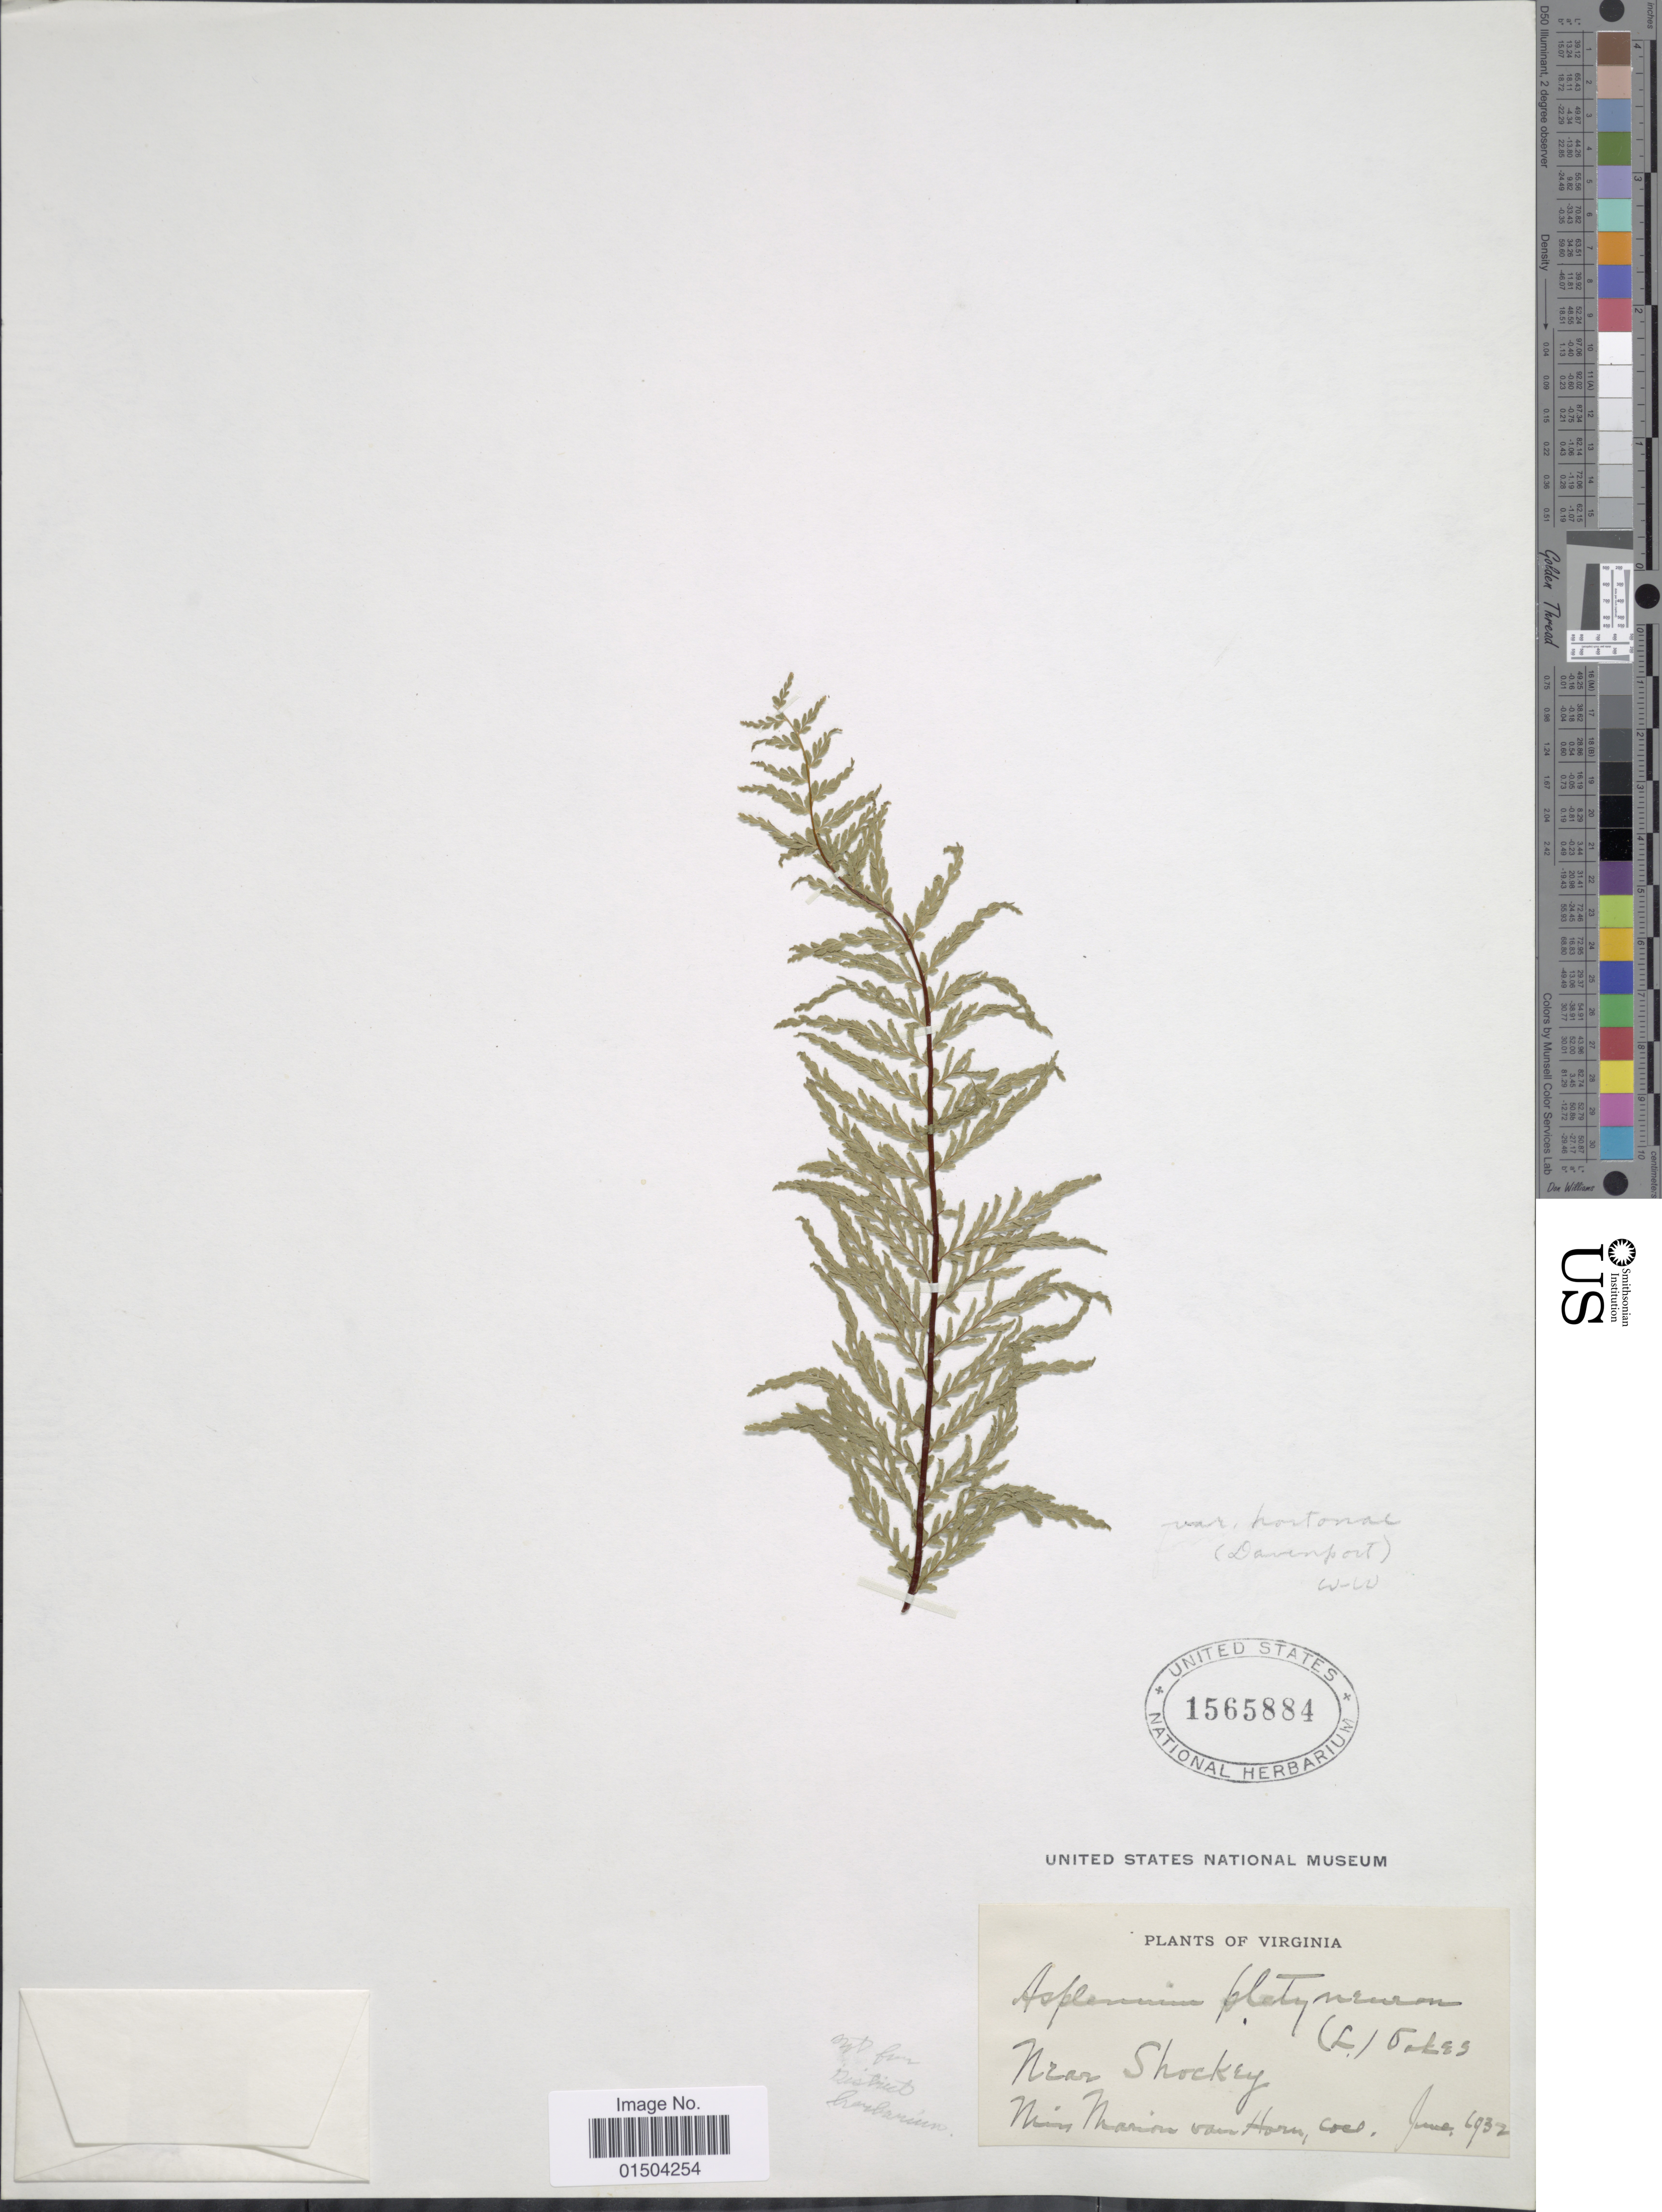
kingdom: Plantae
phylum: Tracheophyta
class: Polypodiopsida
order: Polypodiales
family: Aspleniaceae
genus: Asplenium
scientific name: Asplenium platyneuron var. hortonae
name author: (Davenp.) L.B. Sm.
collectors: M. Van Horn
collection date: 1932-06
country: United States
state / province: Virginia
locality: Near Shokey.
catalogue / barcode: US 1565884